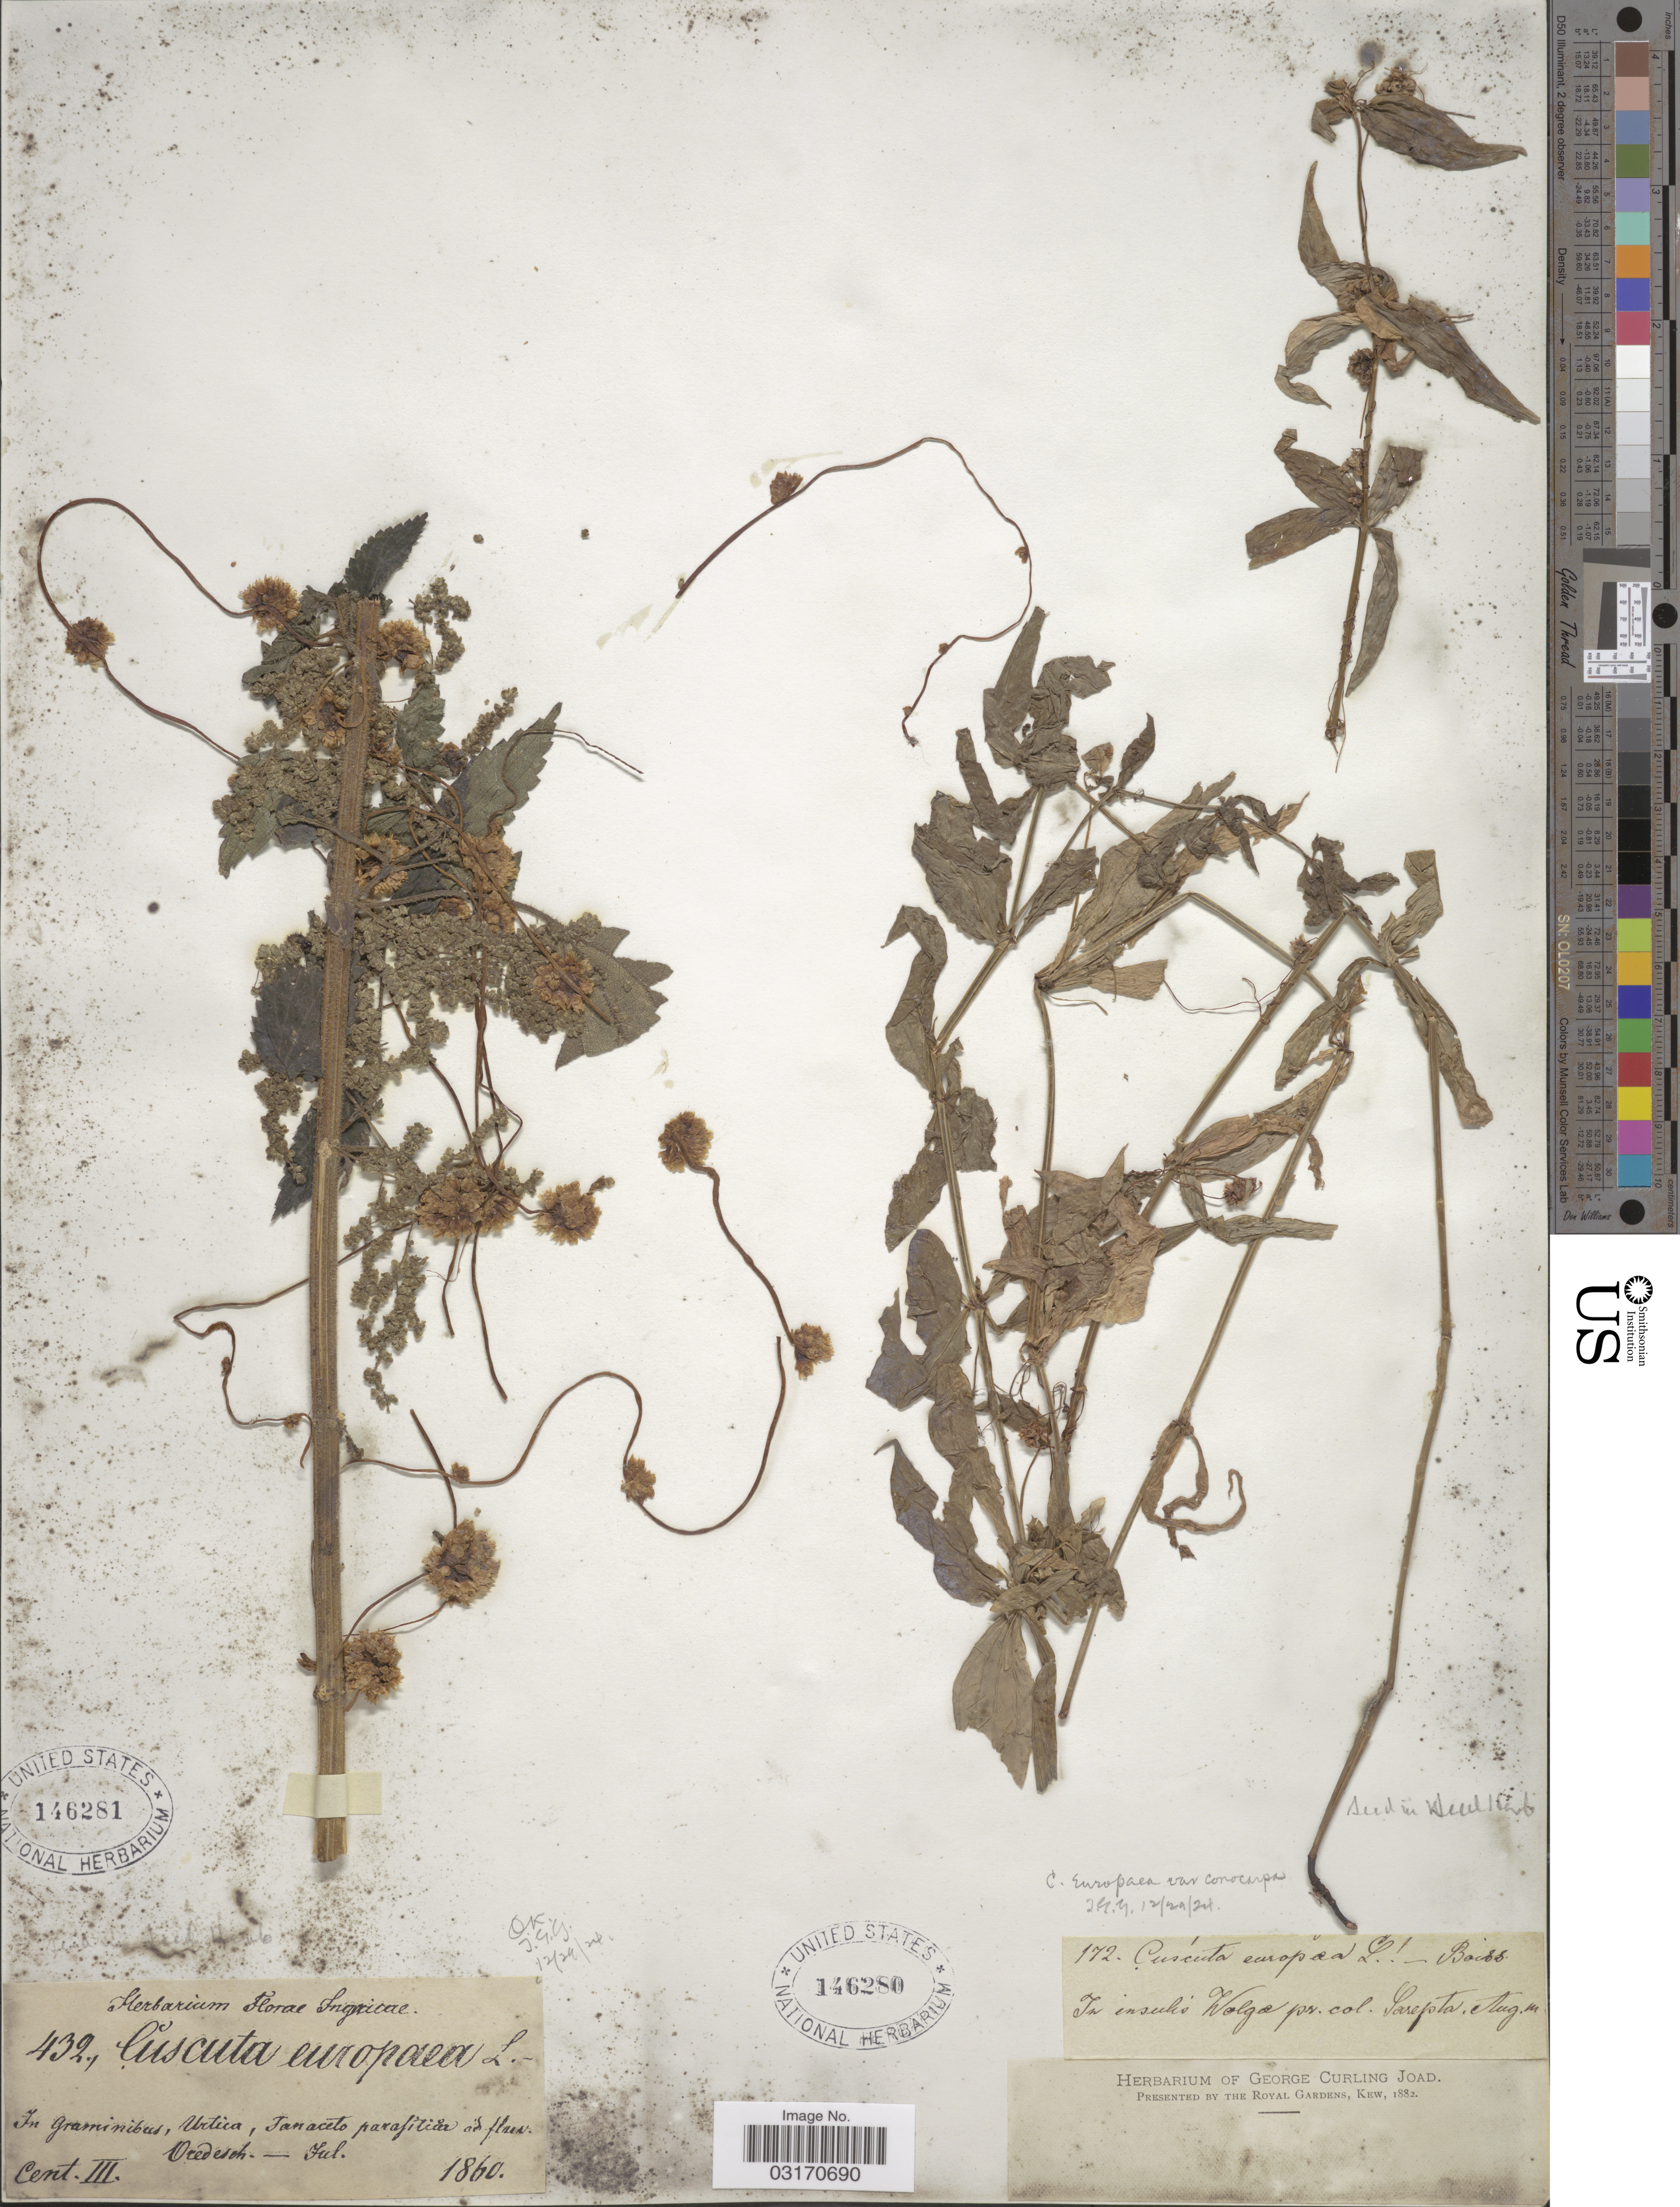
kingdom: Plantae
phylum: Tracheophyta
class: Magnoliopsida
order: Solanales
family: Convolvulaceae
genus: Cuscuta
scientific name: Cuscuta europaea var. conocarpa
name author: Engelm.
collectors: ex herb. George Curling Joad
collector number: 172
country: Russian Federation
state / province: Volgograd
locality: In insulis Woga pr. col. Sarepta.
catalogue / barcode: US 146280